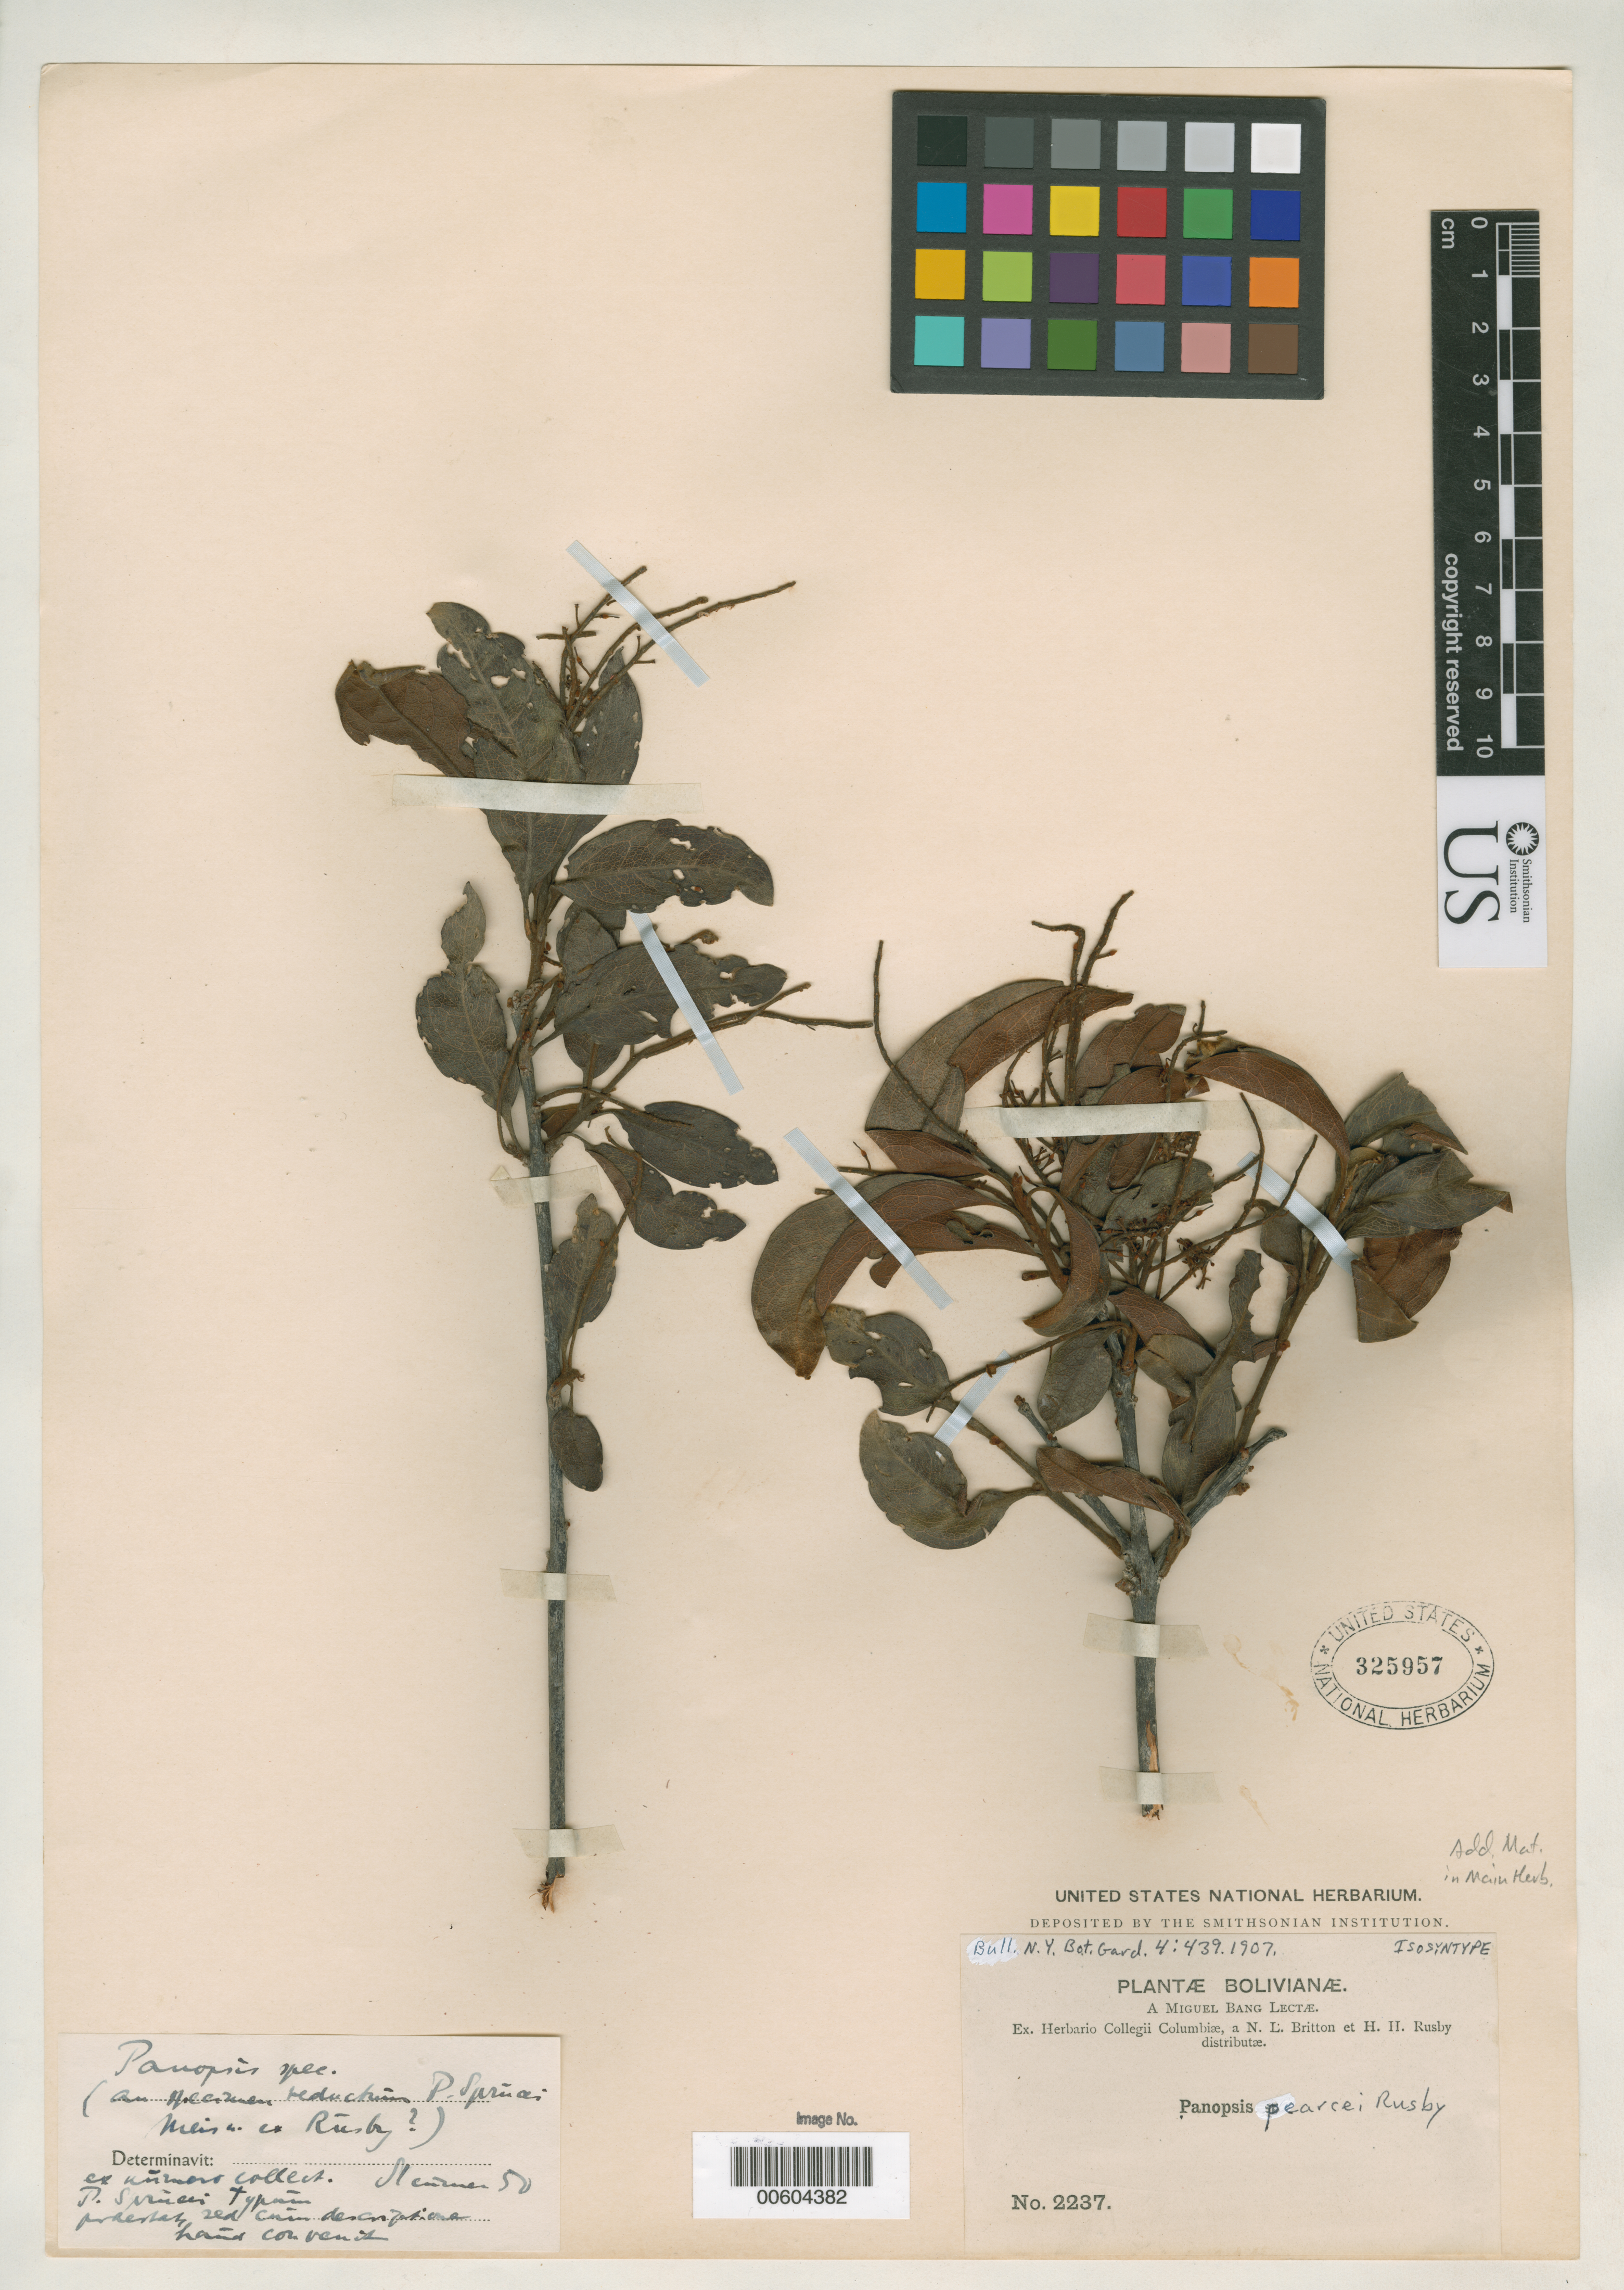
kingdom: Plantae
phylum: Tracheophyta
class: Magnoliopsida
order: Proteales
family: Proteaceae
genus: Panopsis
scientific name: Panopsis pearcei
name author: Rusby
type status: Isosyntype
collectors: M. Bang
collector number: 2237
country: Bolivia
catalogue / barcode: US 325957